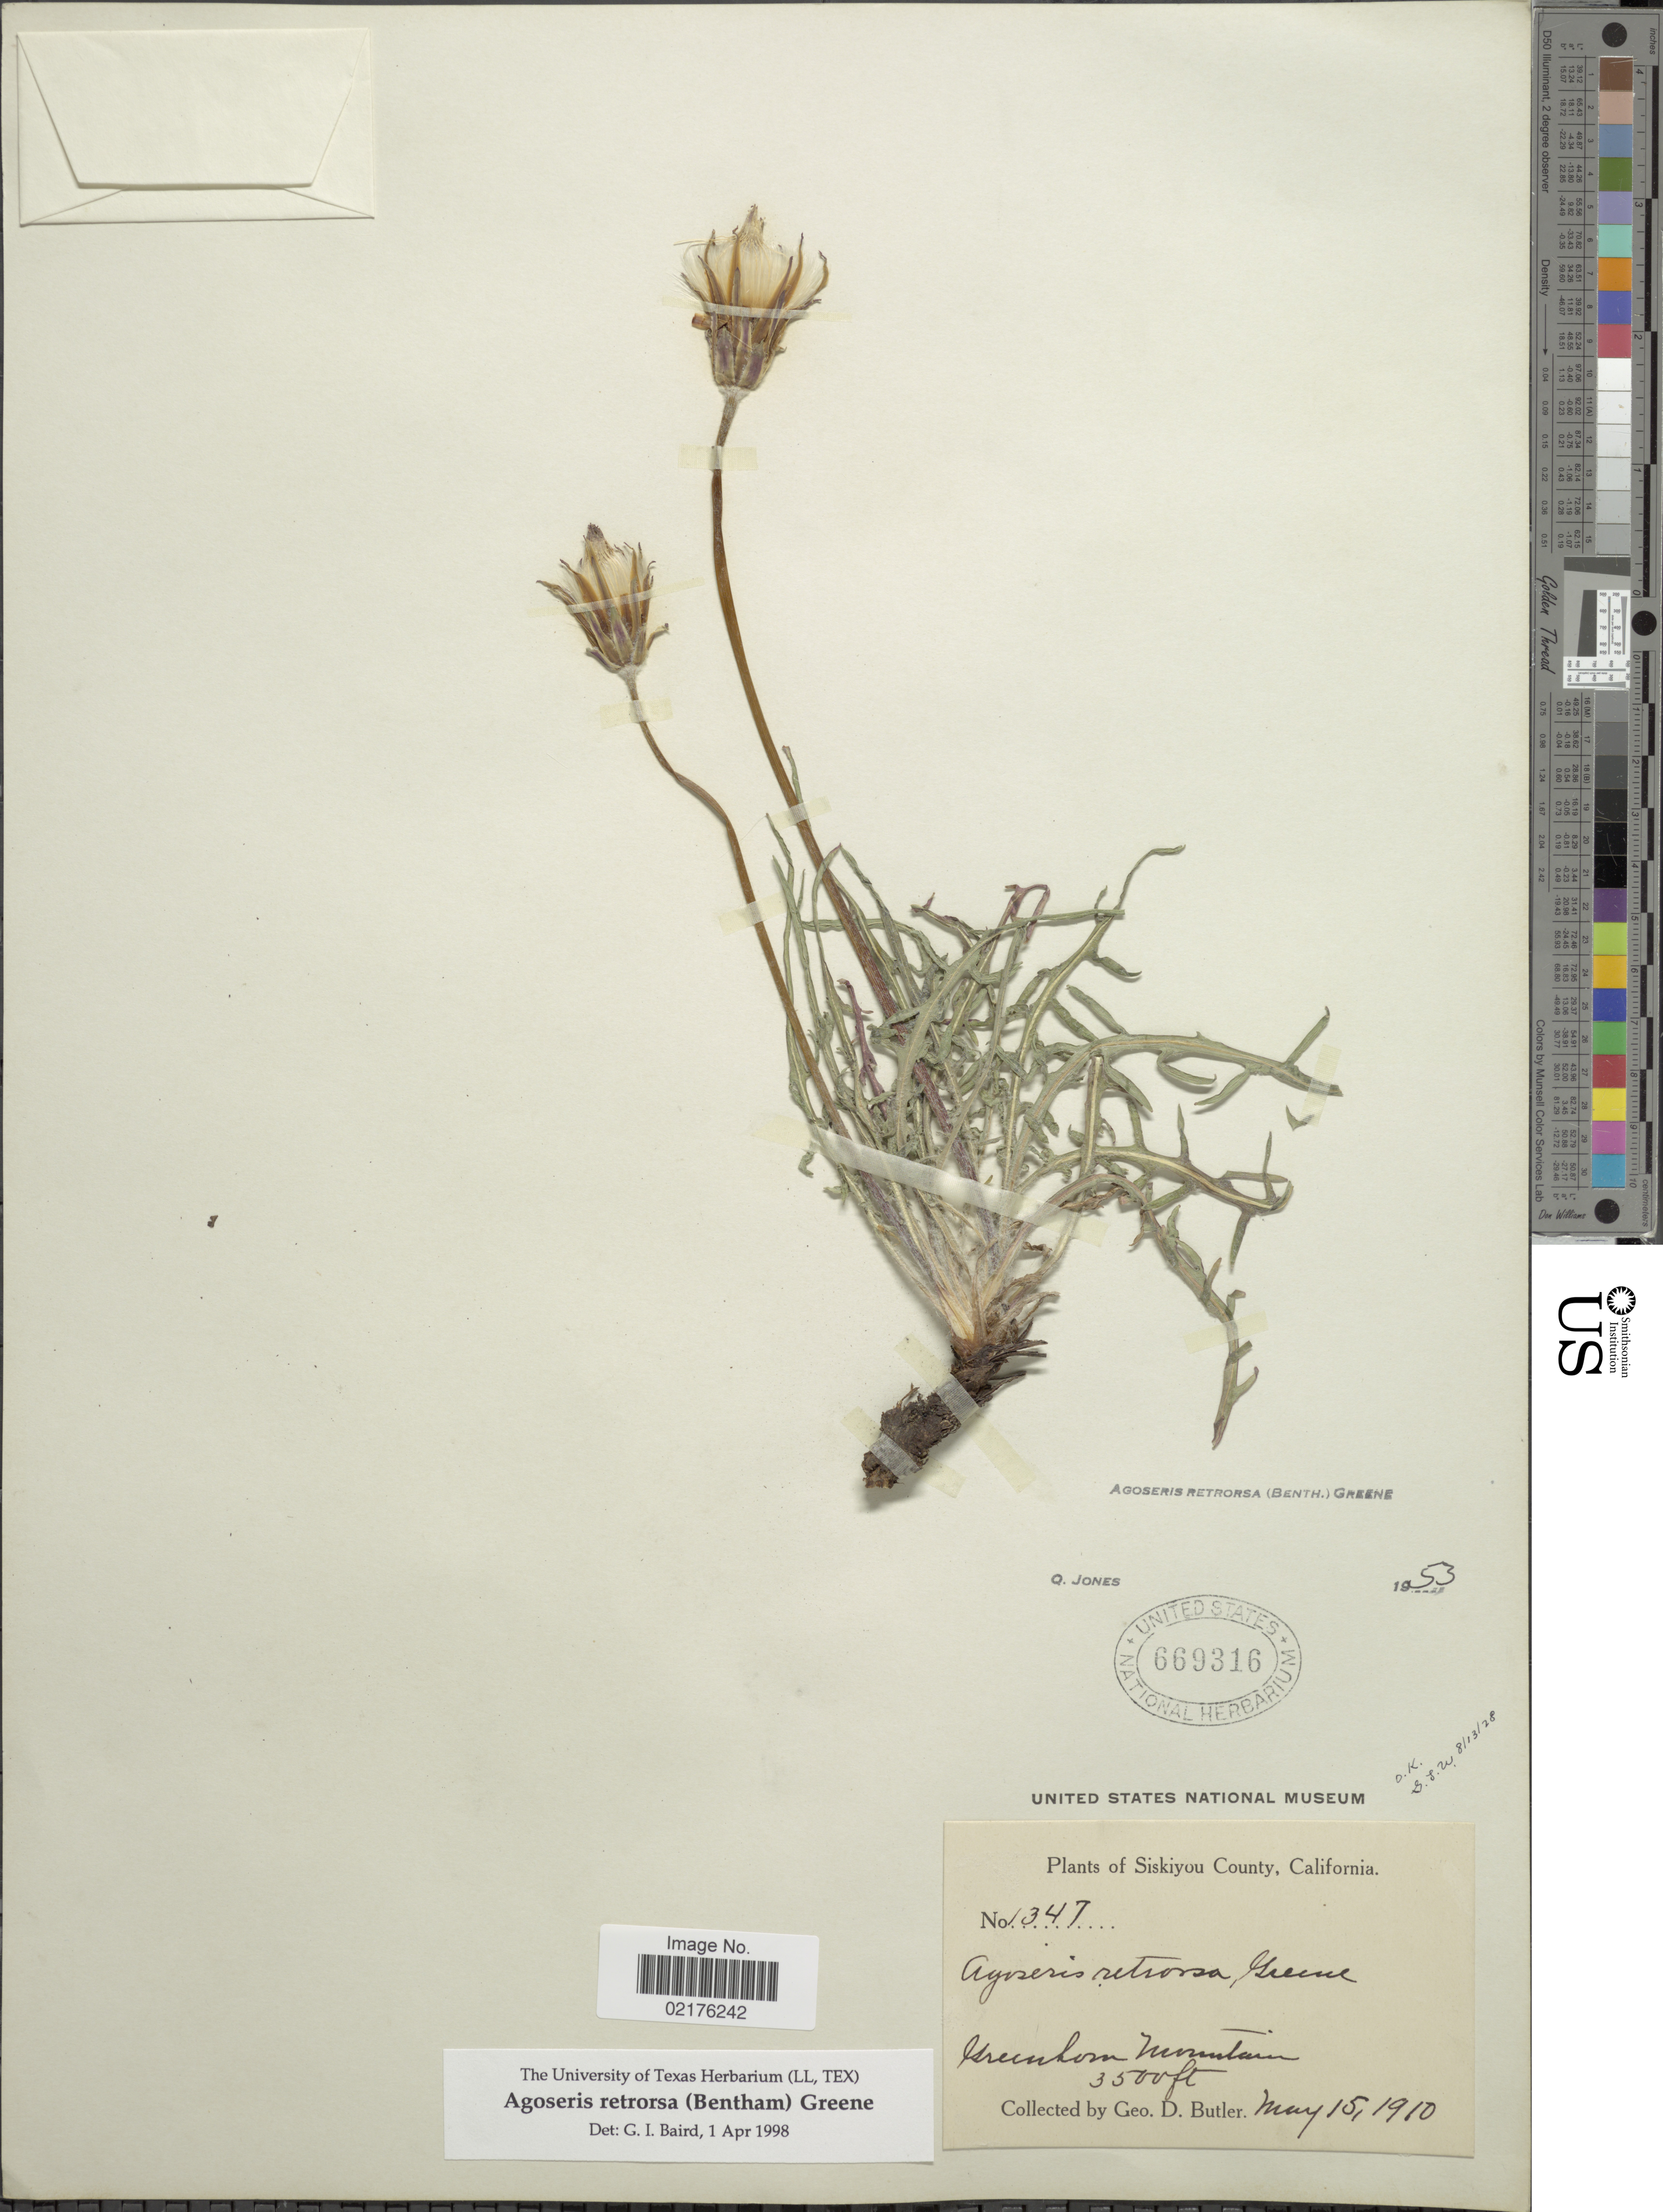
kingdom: Plantae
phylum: Tracheophyta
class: Magnoliopsida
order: Asterales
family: Asteraceae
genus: Agoseris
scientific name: Agoseris retrorsa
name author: (Benth.) Greene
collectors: G. D. Butler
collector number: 1347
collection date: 1910-05-15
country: United States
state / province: California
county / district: Siskiyou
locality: Siskiyou County, California, Greenhorn Mountain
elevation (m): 1067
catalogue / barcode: US 669316